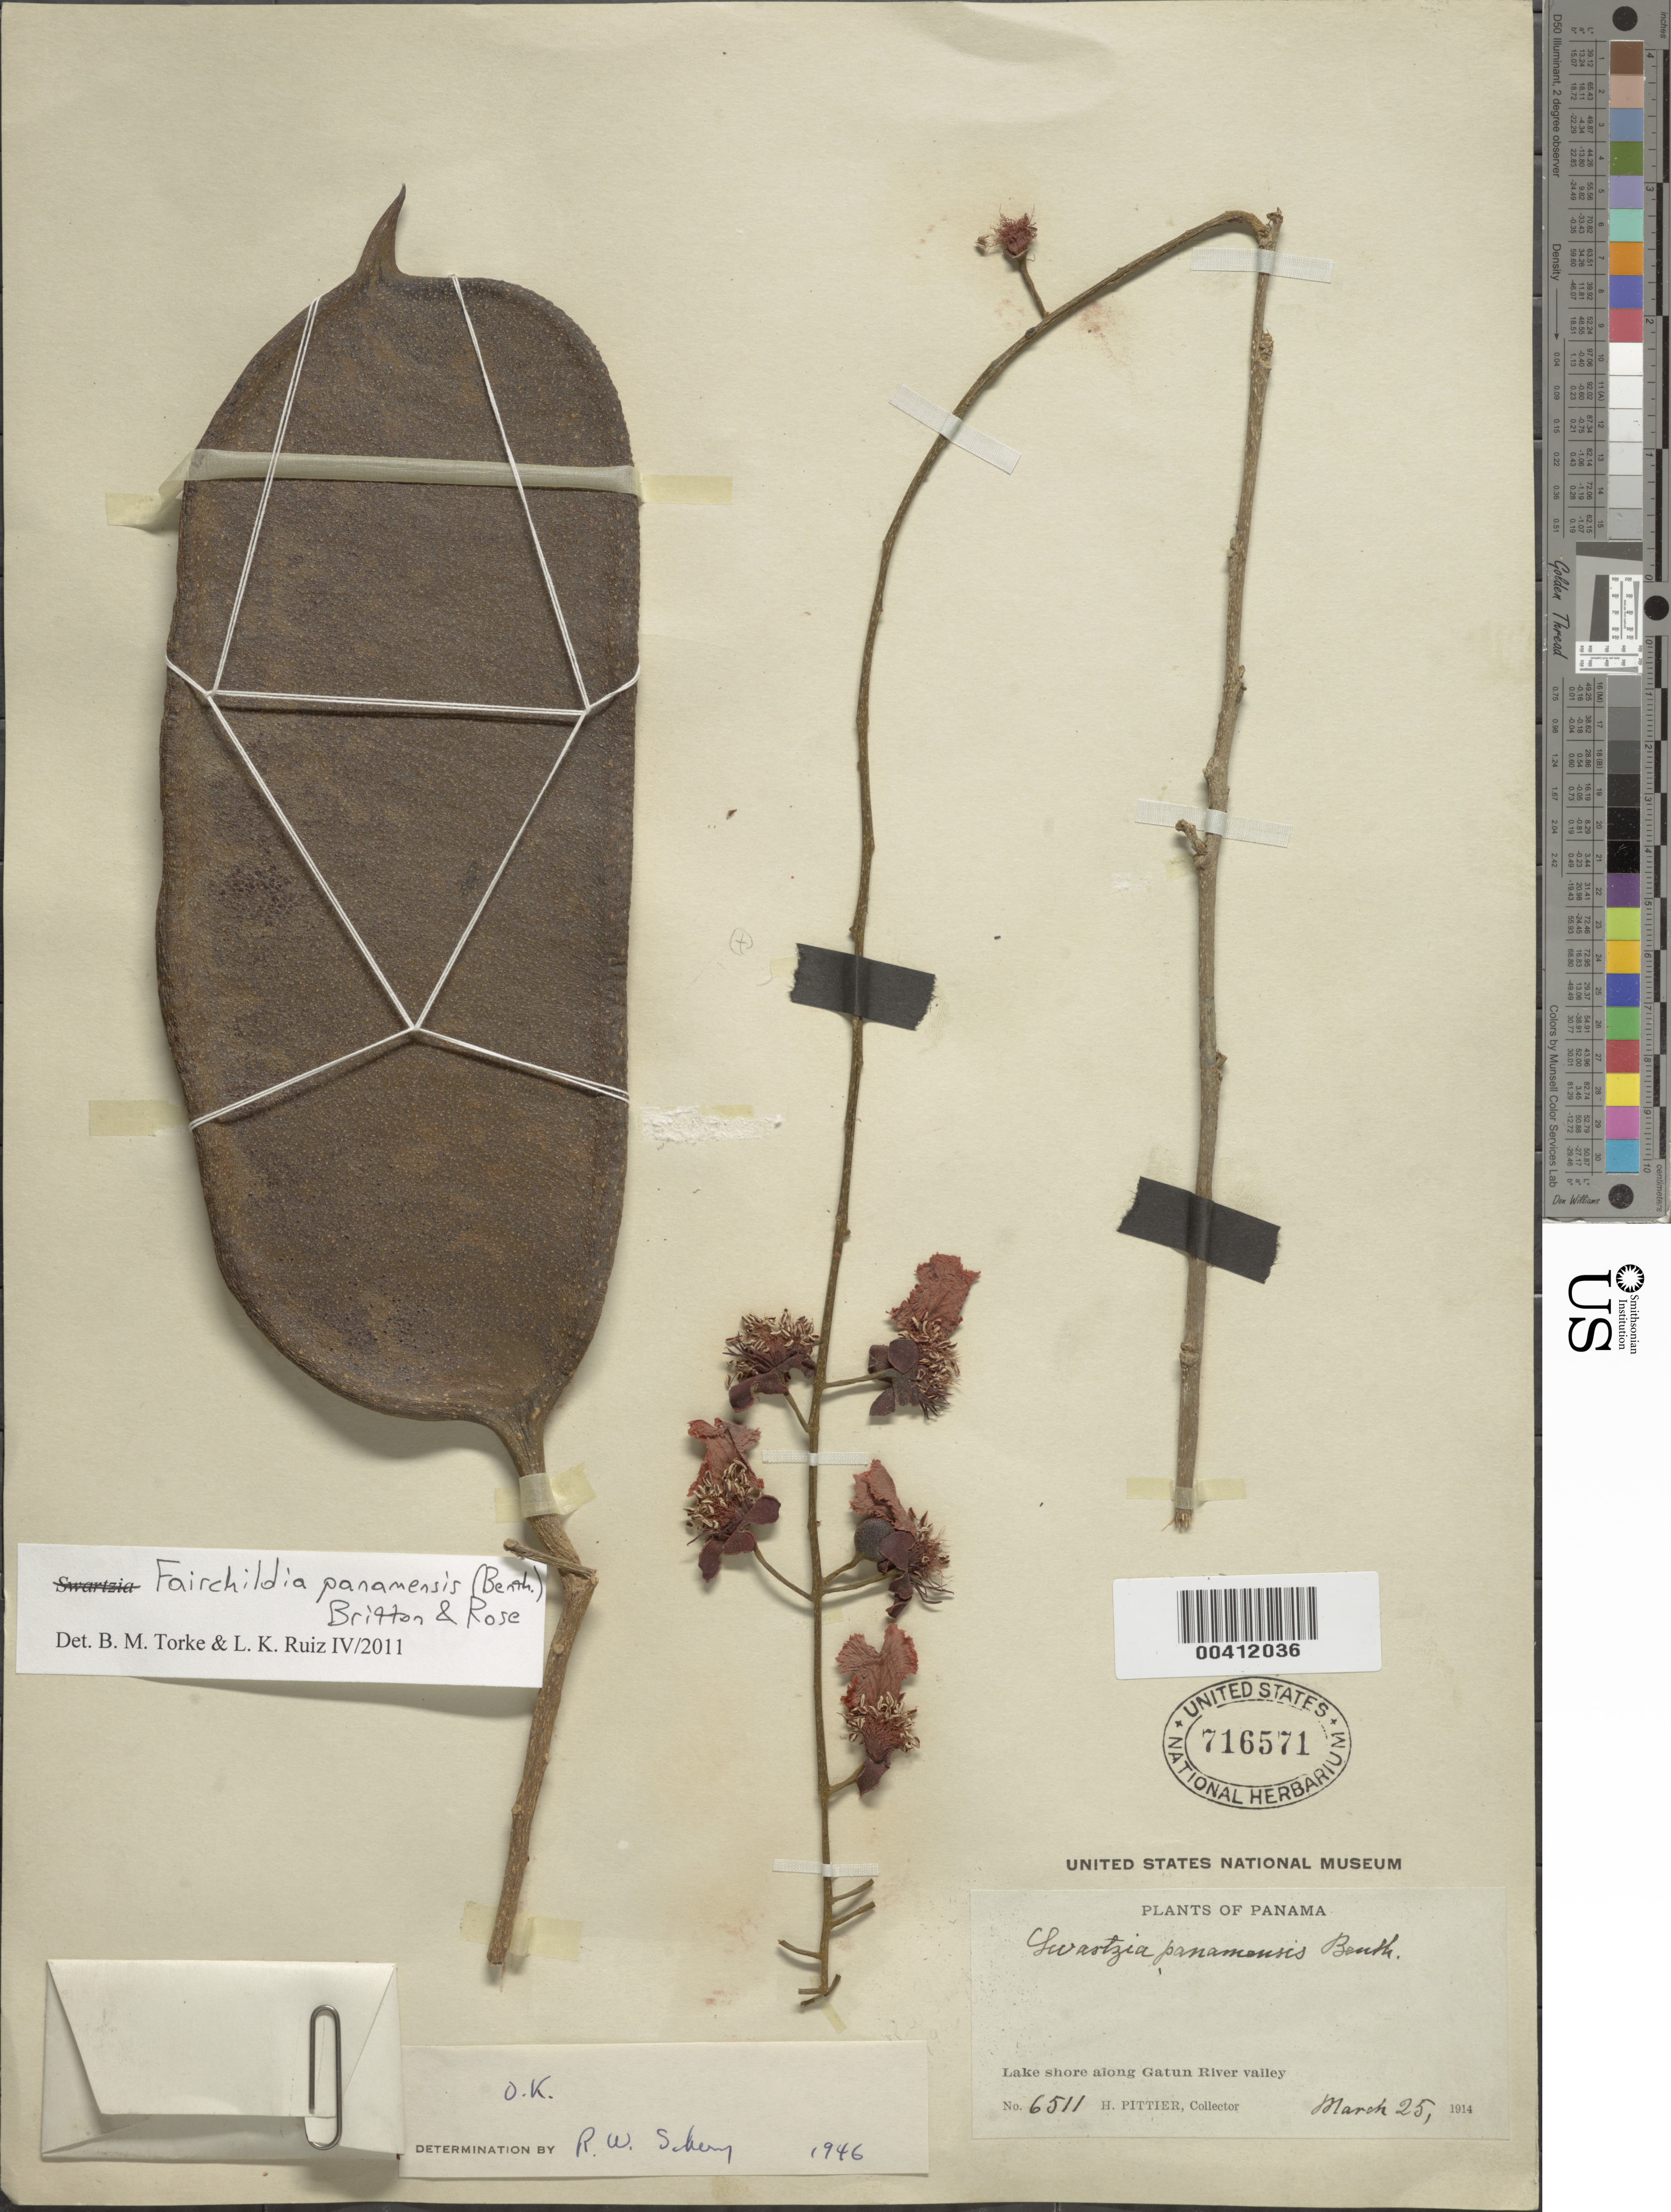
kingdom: Plantae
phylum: Tracheophyta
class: Magnoliopsida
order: Fabales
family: Fabaceae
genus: Fairchildia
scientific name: Fairchildia panamensis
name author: (Benth.) Britton & Rose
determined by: Torke, B. M.; Ruiz, L. K.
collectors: H. F. Pittier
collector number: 6511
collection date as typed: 25 Mar 1914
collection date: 1914-03-25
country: Panama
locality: Gatun River Valley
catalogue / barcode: US 716571